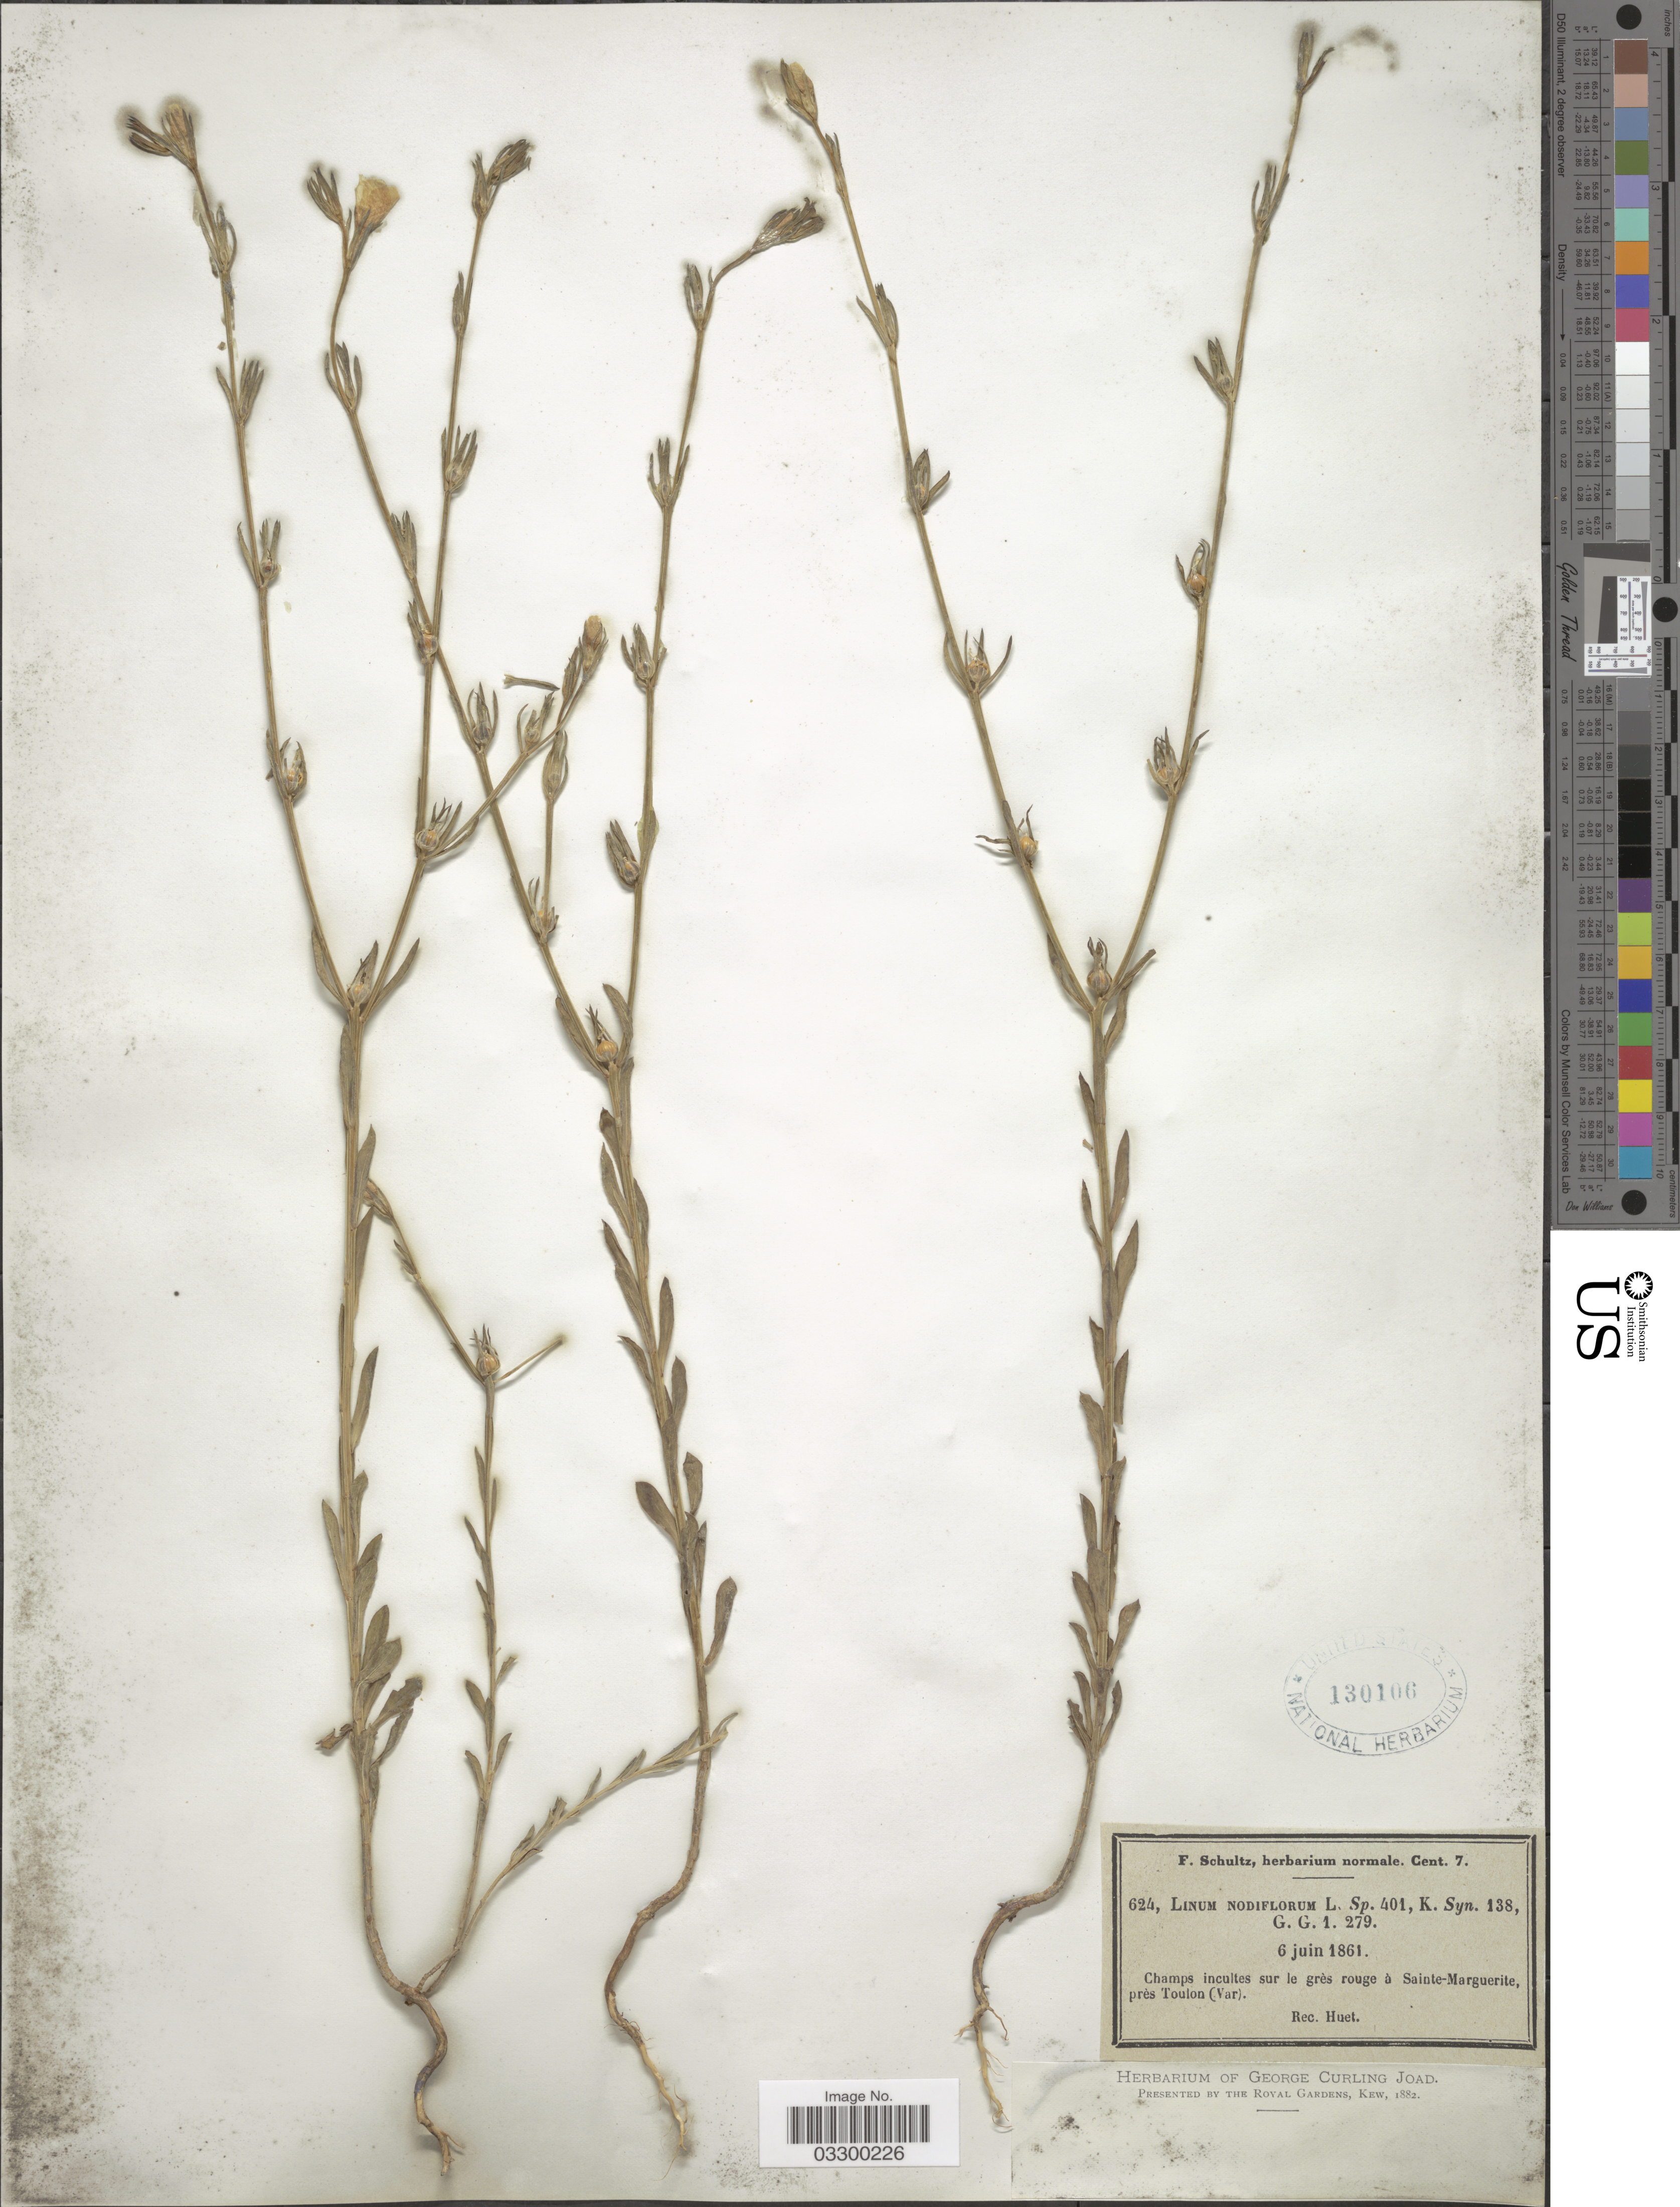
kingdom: Plantae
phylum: Tracheophyta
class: Magnoliopsida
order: Malpighiales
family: Linaceae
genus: Linum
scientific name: Linum nodiflorum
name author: L.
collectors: -. Huet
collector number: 624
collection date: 1861-06-06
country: France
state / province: Provence-Alpes-Côte d'Azur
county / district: Var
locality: Champs incultes sur le grès rouge à Sainte-Marguerite, près Toulon (Var).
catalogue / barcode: US 130106